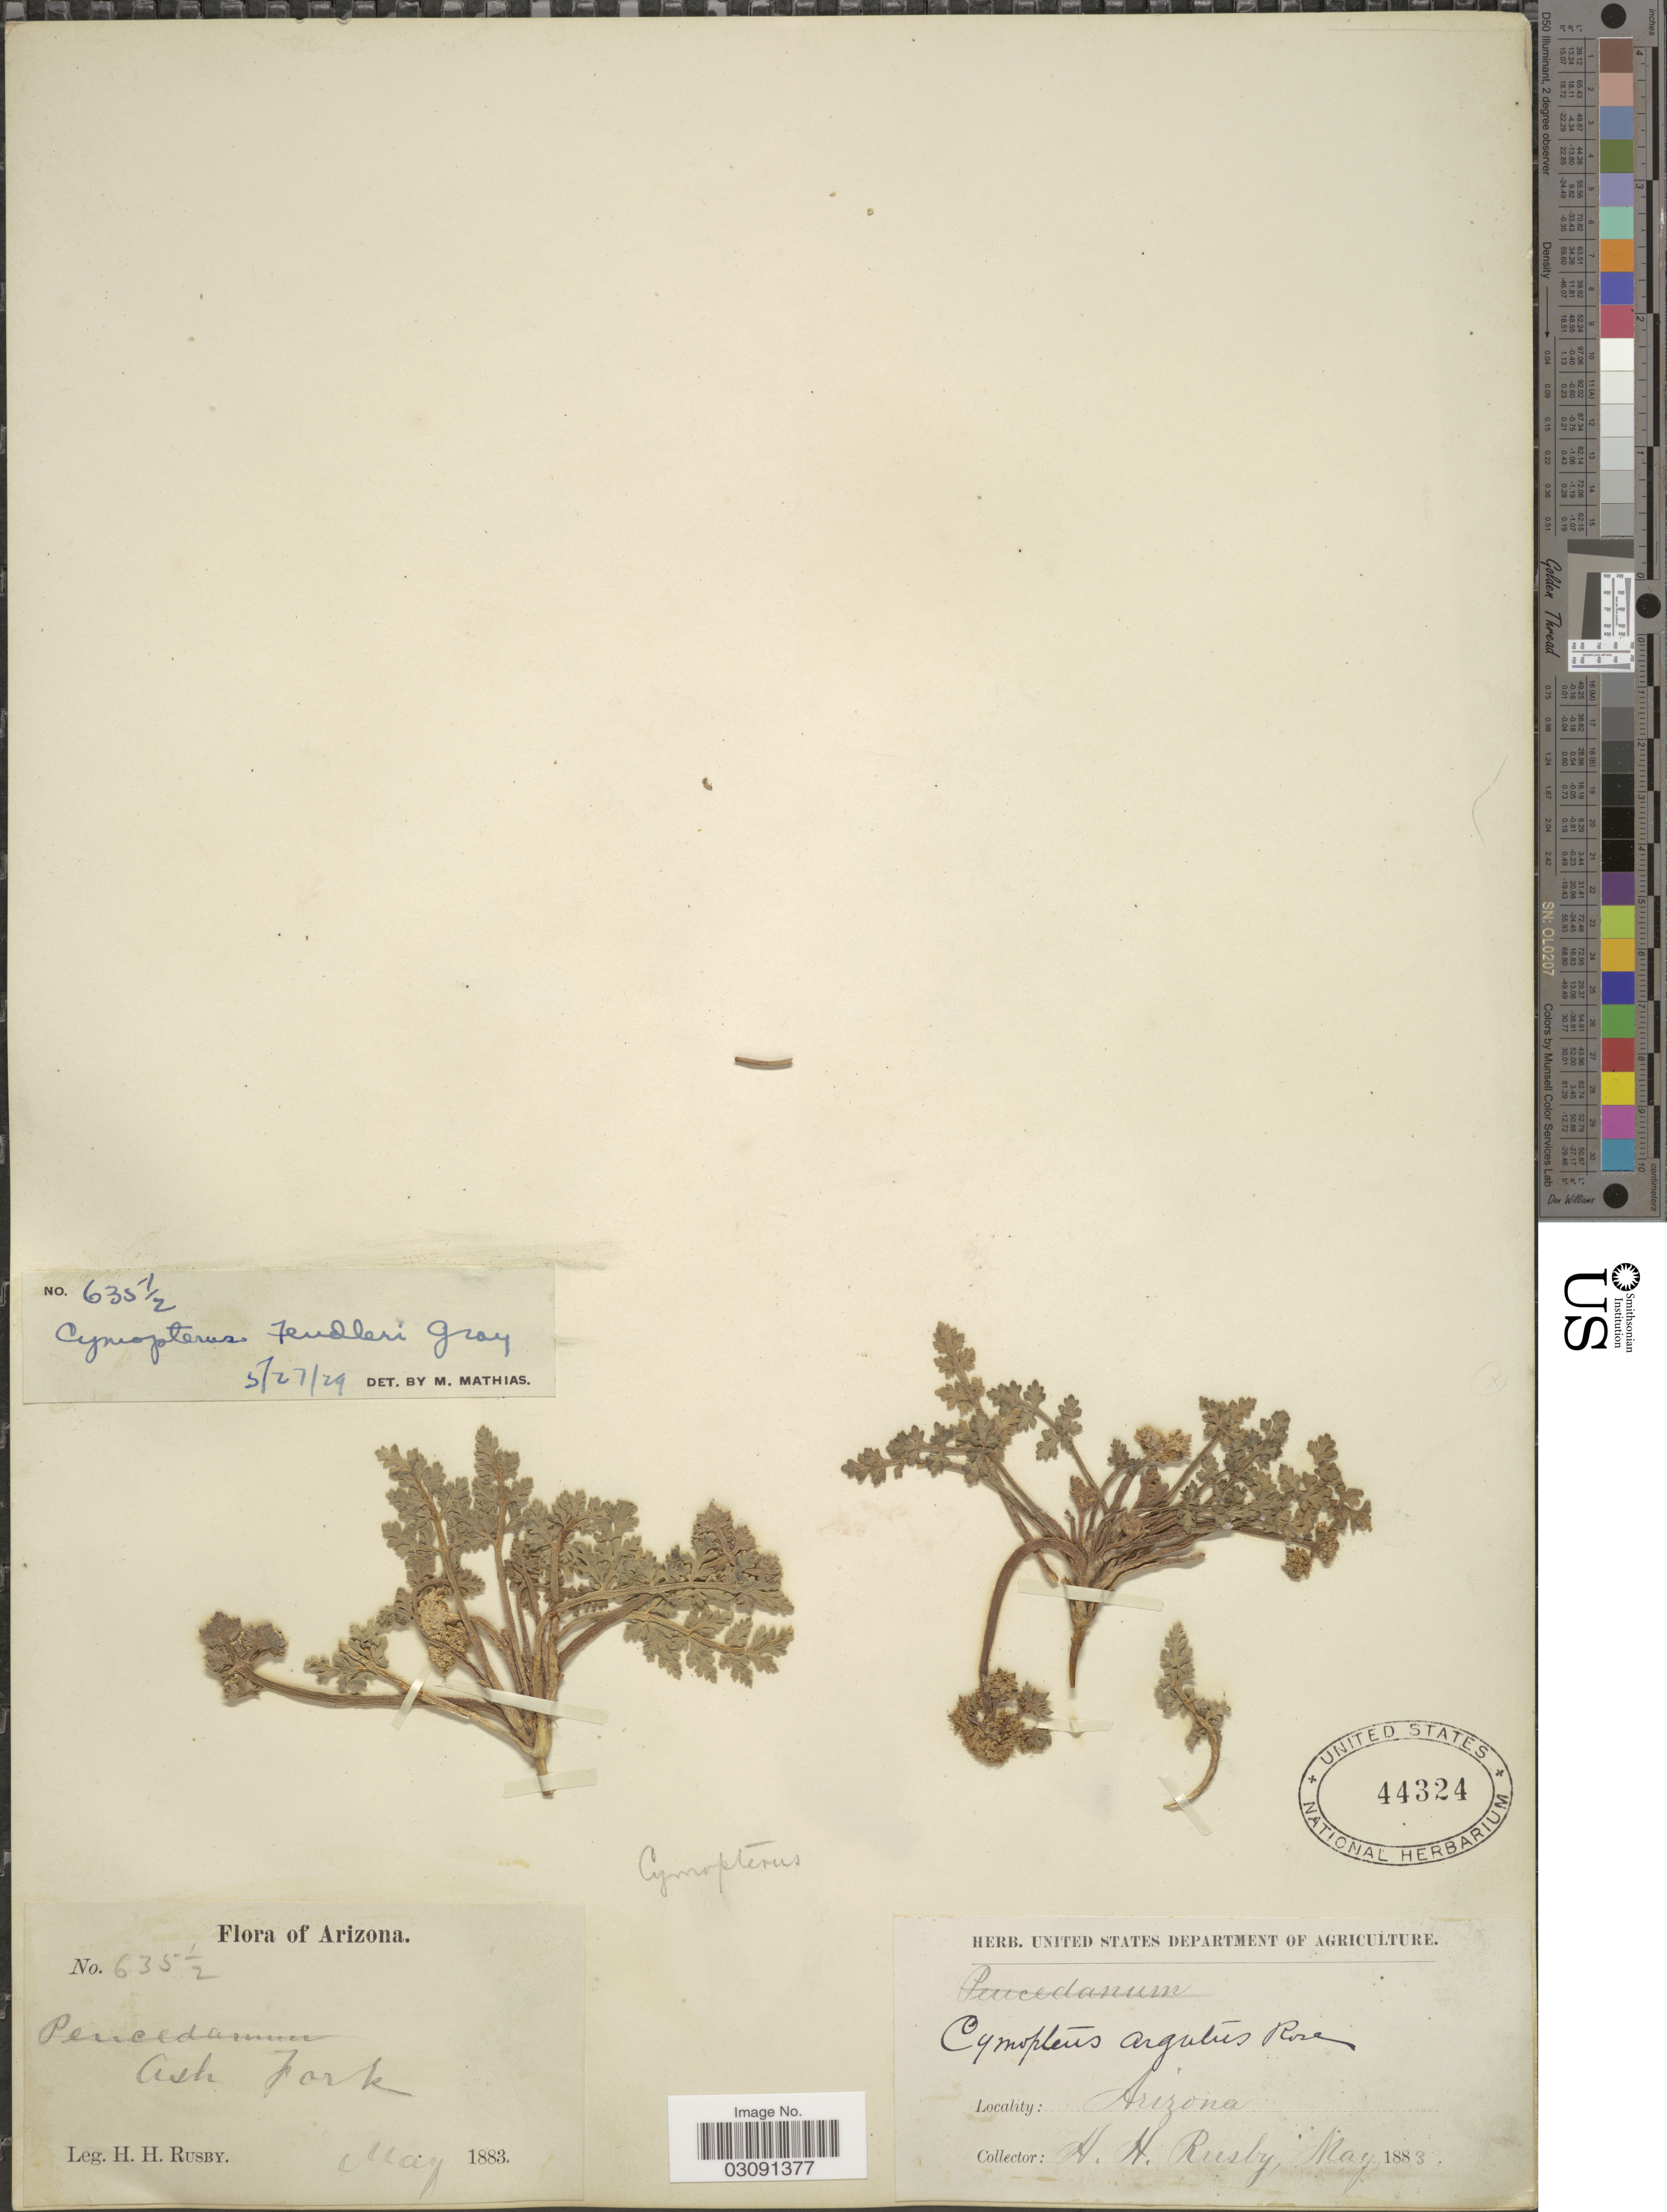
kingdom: Plantae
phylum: Tracheophyta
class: Magnoliopsida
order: Apiales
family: Apiaceae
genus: Cymopterus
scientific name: Cymopterus fendleri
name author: A. Gray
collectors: H. H. Rusby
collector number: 635½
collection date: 1883-05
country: United States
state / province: Arizona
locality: Ash Fork.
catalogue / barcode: US 44324